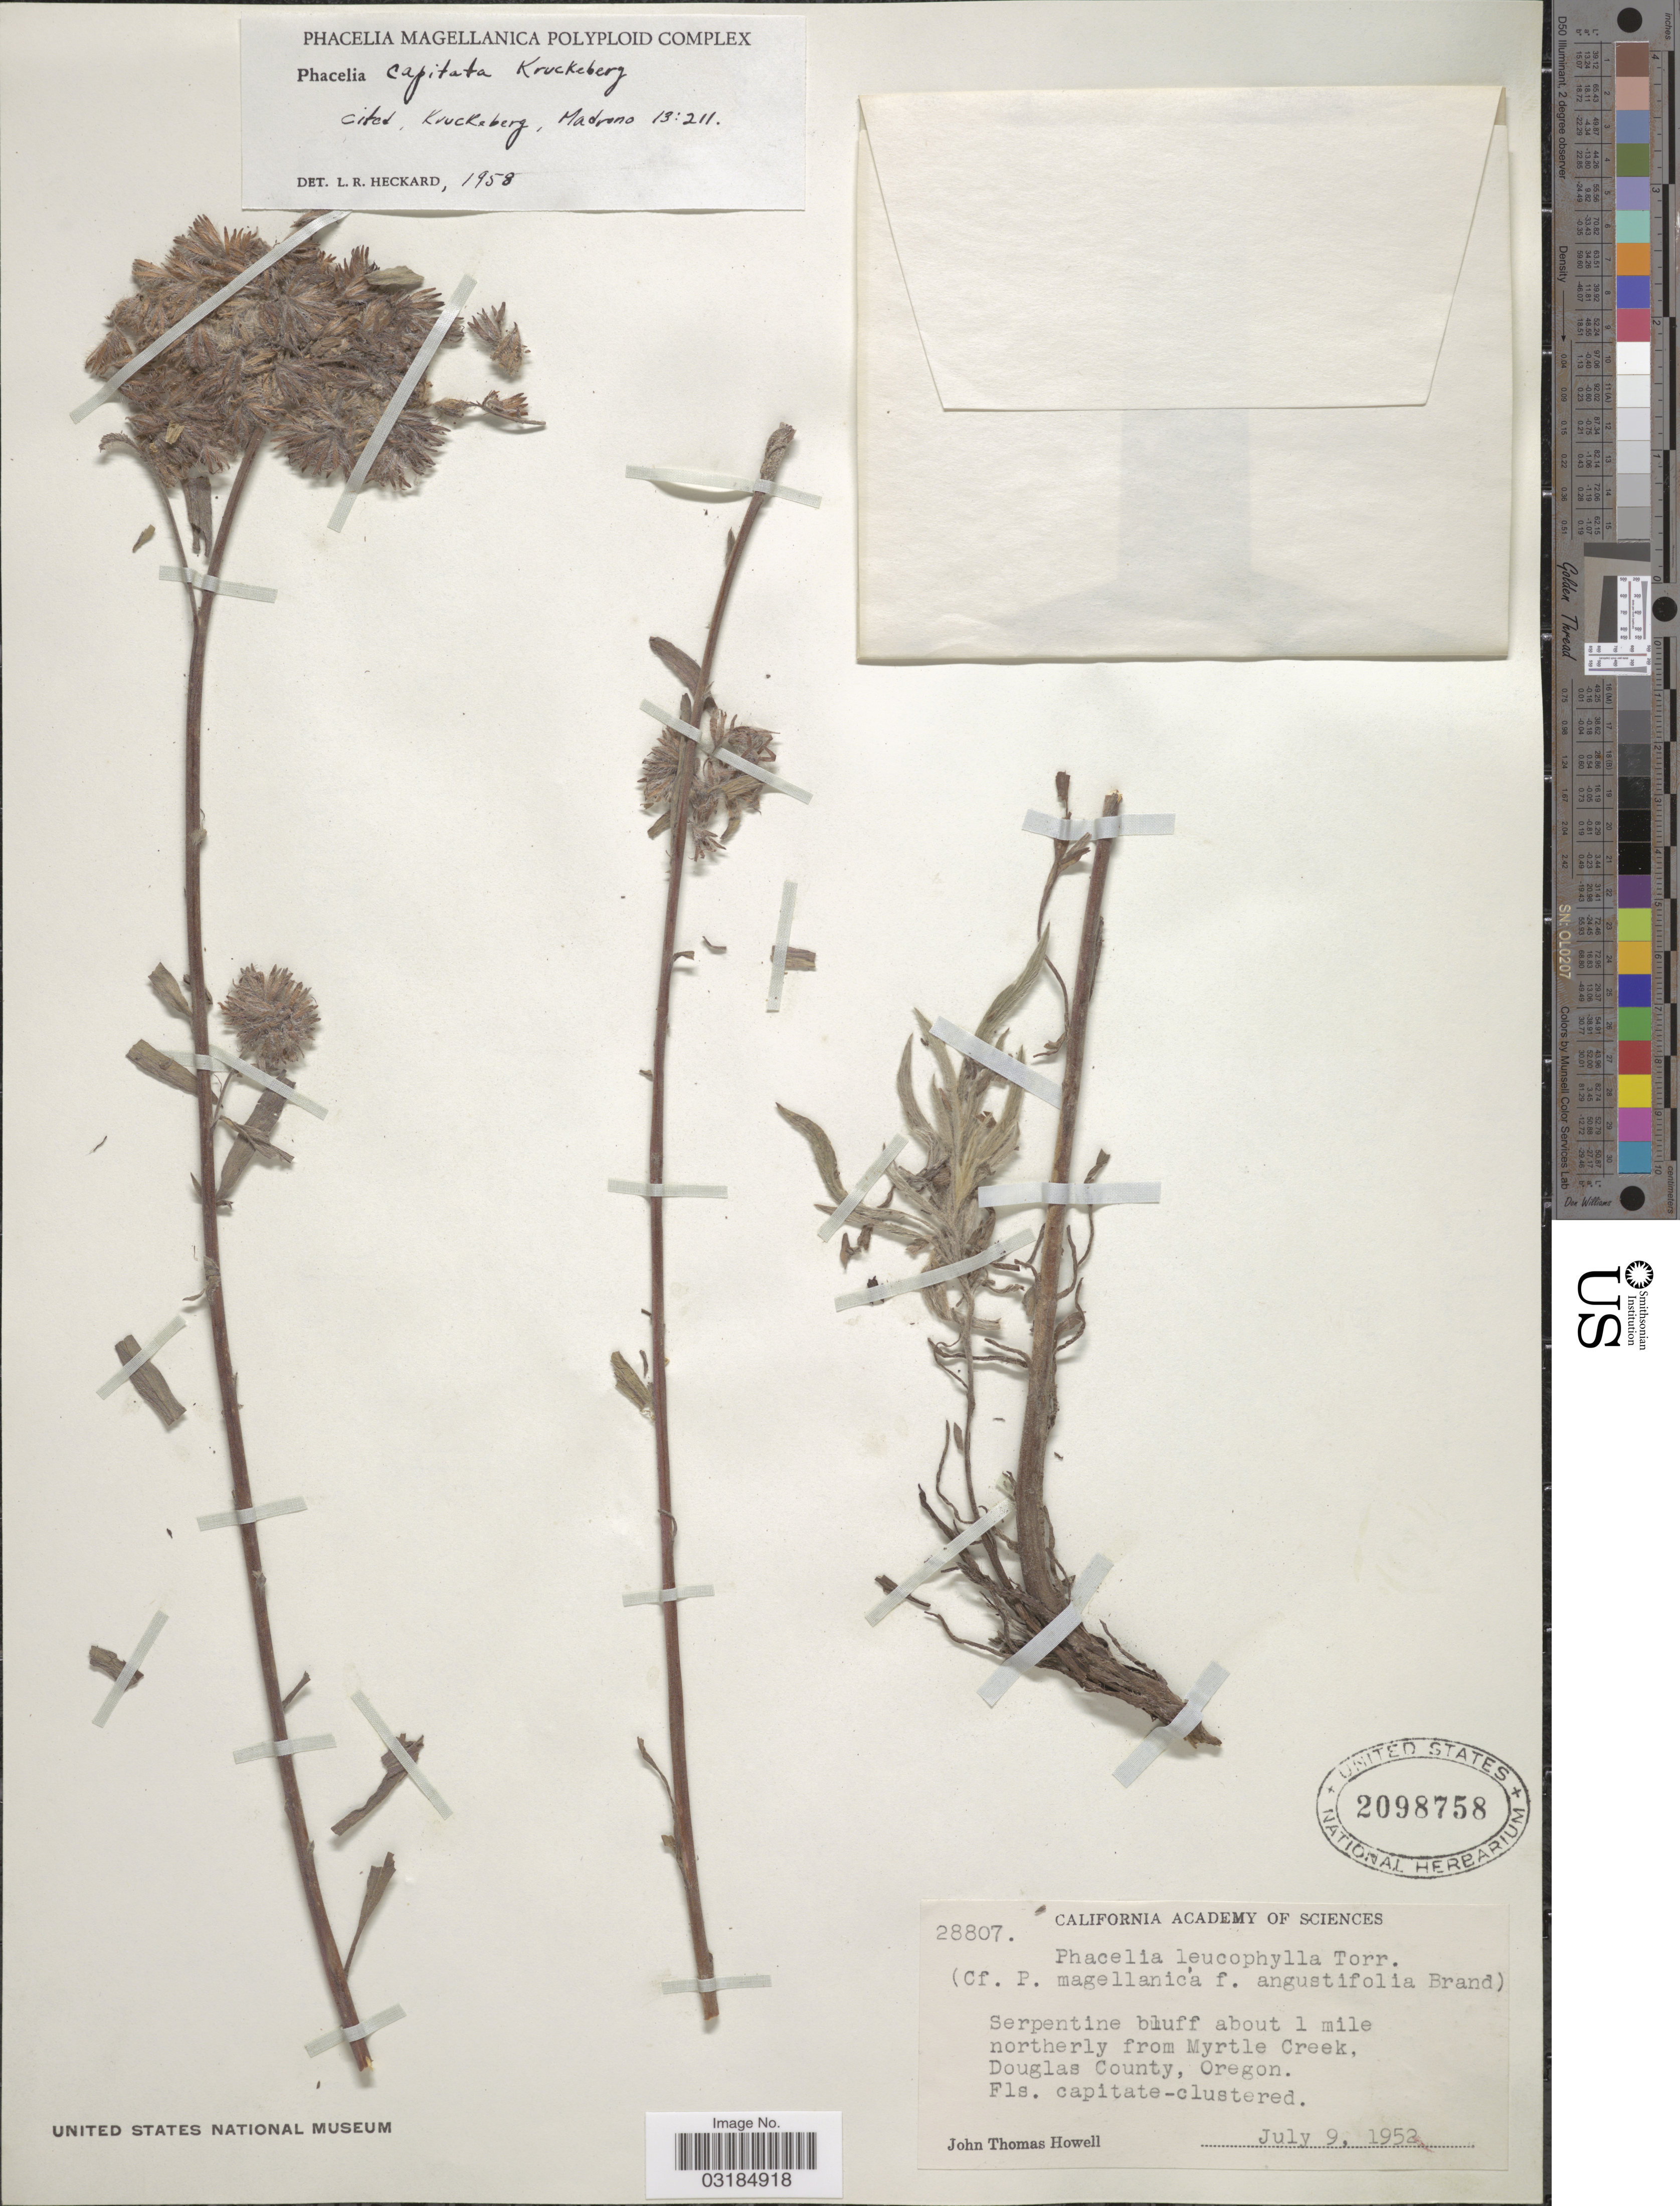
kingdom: Plantae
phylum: Tracheophyta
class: Magnoliopsida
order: Boraginales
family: Hydrophyllaceae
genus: Phacelia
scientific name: Phacelia capitata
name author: Kruckeb.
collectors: J. T. Howell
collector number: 28807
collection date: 1952-07-09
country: United States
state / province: Oregon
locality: Serpentine bluff about 1 mile northerly from Myrtle Creek, Douglas County.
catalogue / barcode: US 2098758